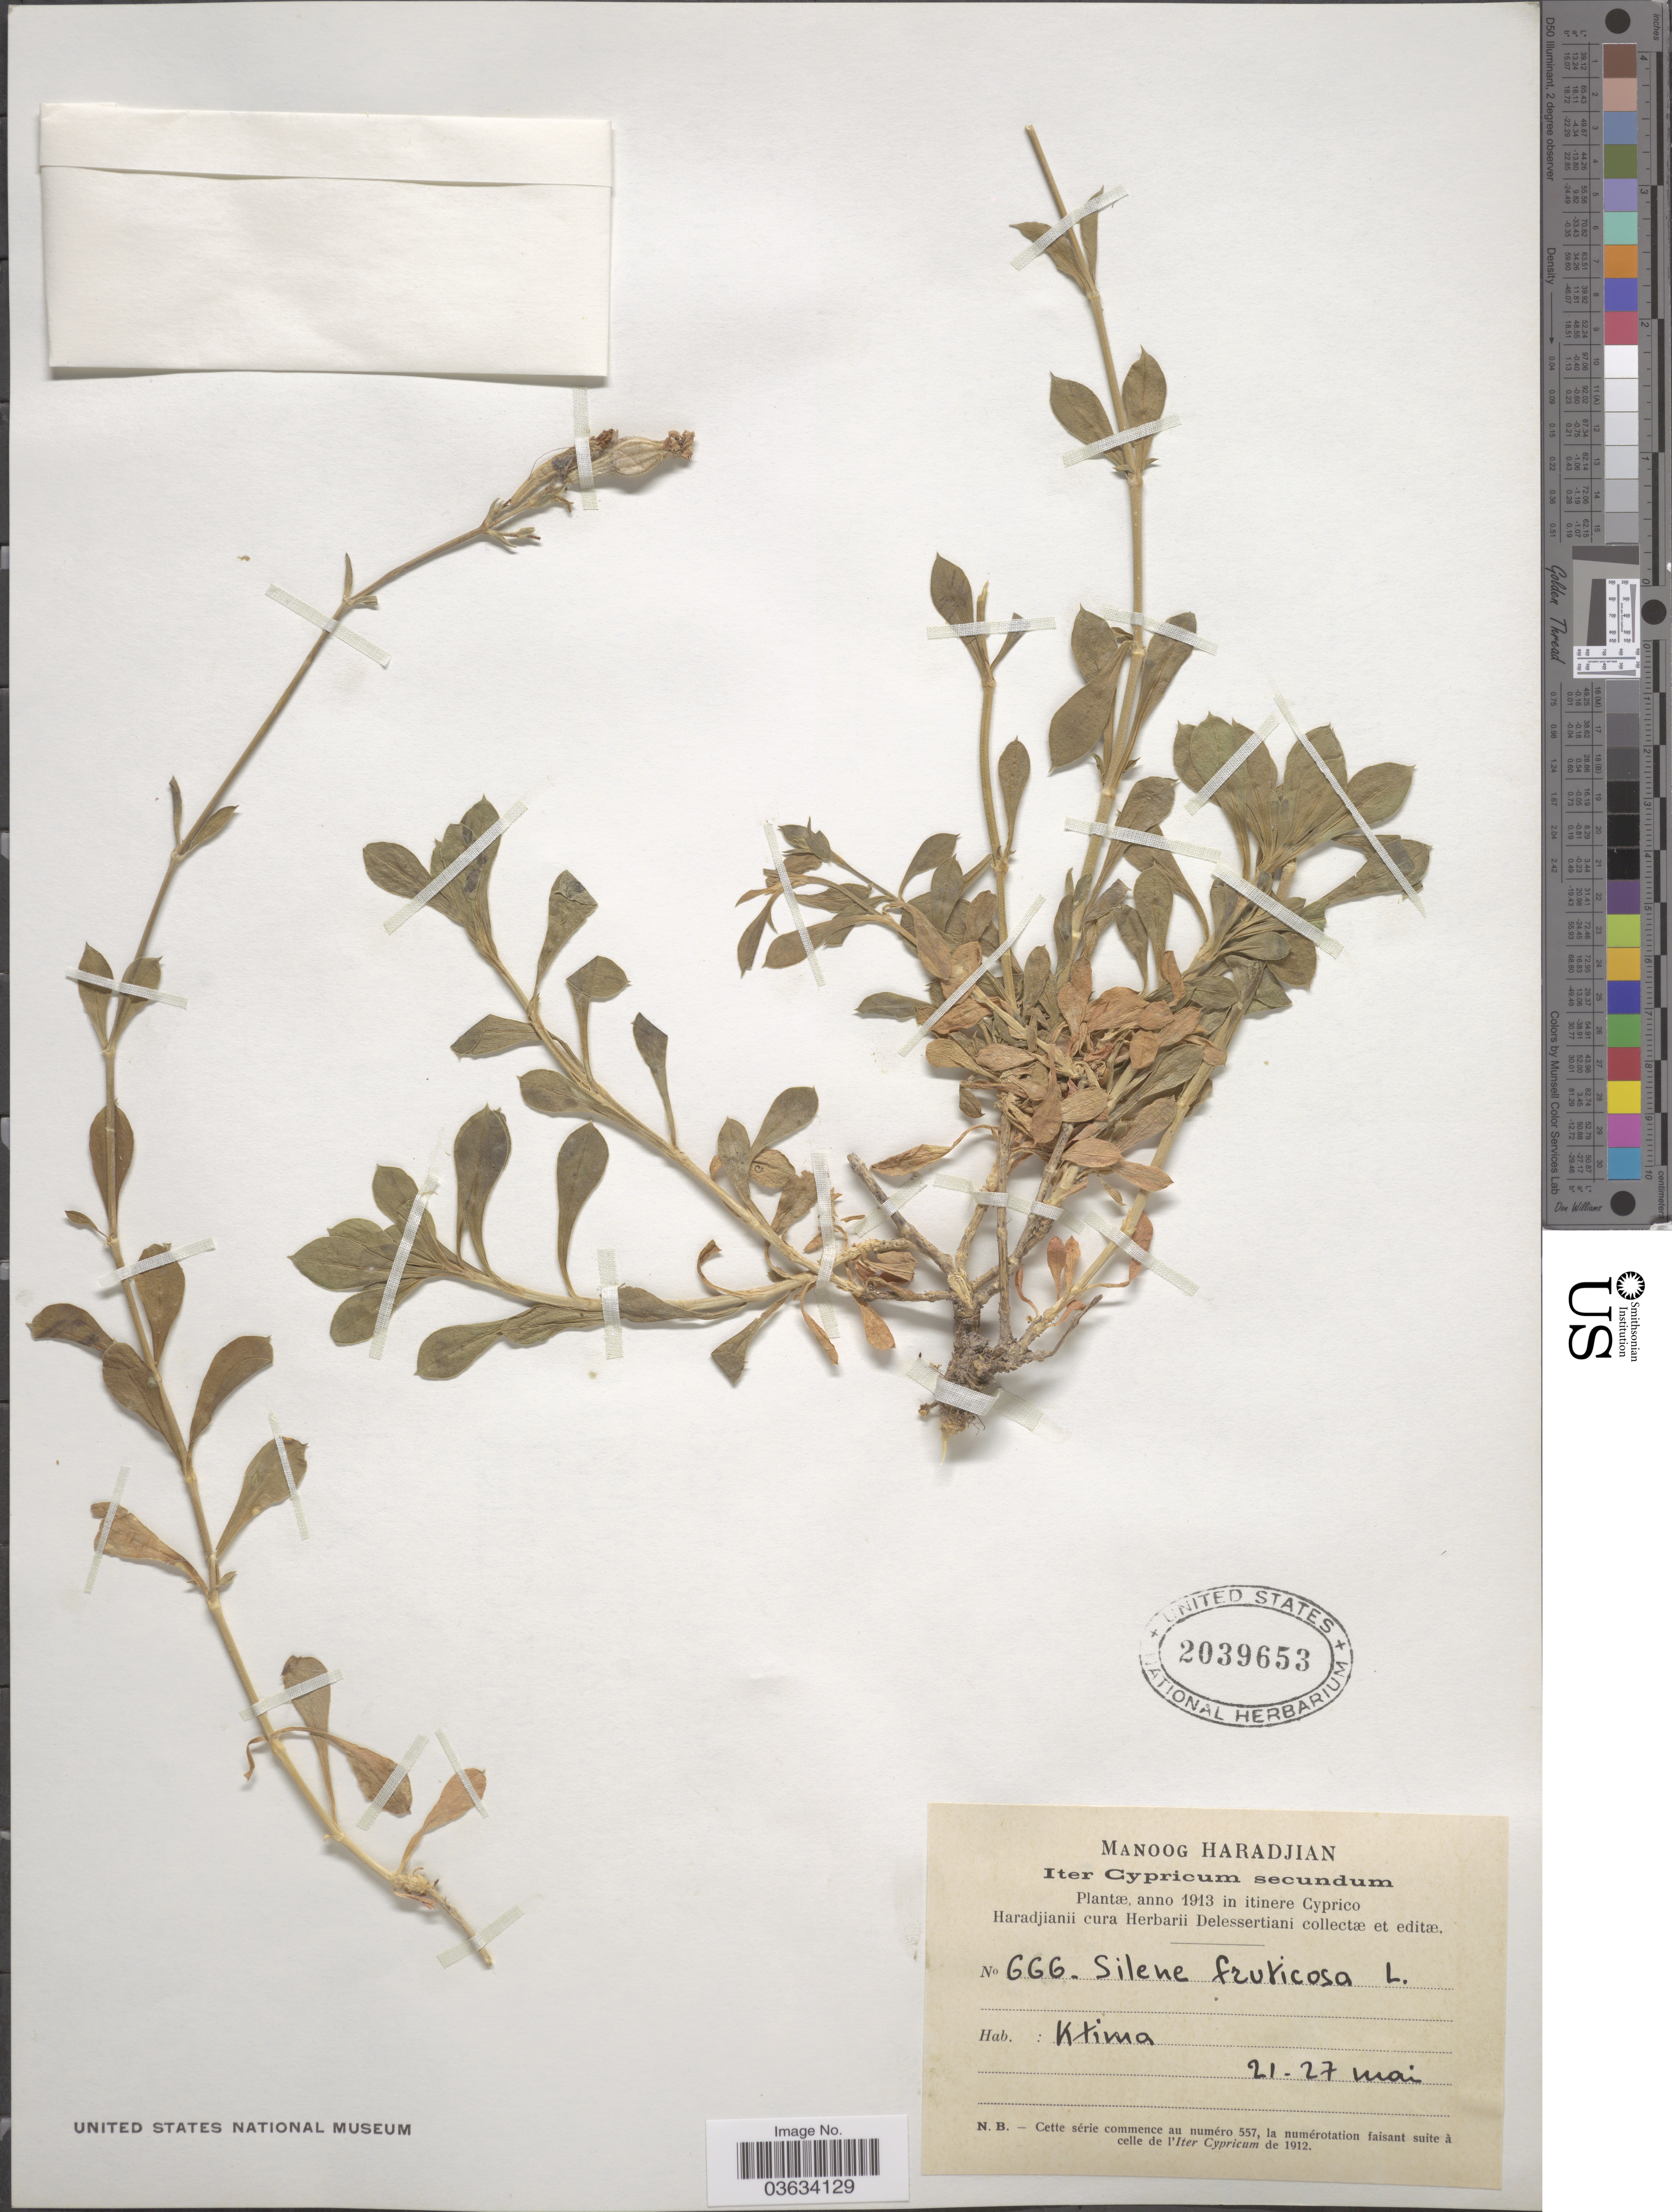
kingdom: Plantae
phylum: Tracheophyta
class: Magnoliopsida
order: Caryophyllales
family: Caryophyllaceae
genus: Silene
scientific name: Silene fruticosa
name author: L.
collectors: M. Haradjian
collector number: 666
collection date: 1913-05-21/1913-05-27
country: Cyprus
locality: Ktima.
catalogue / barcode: US 2039653